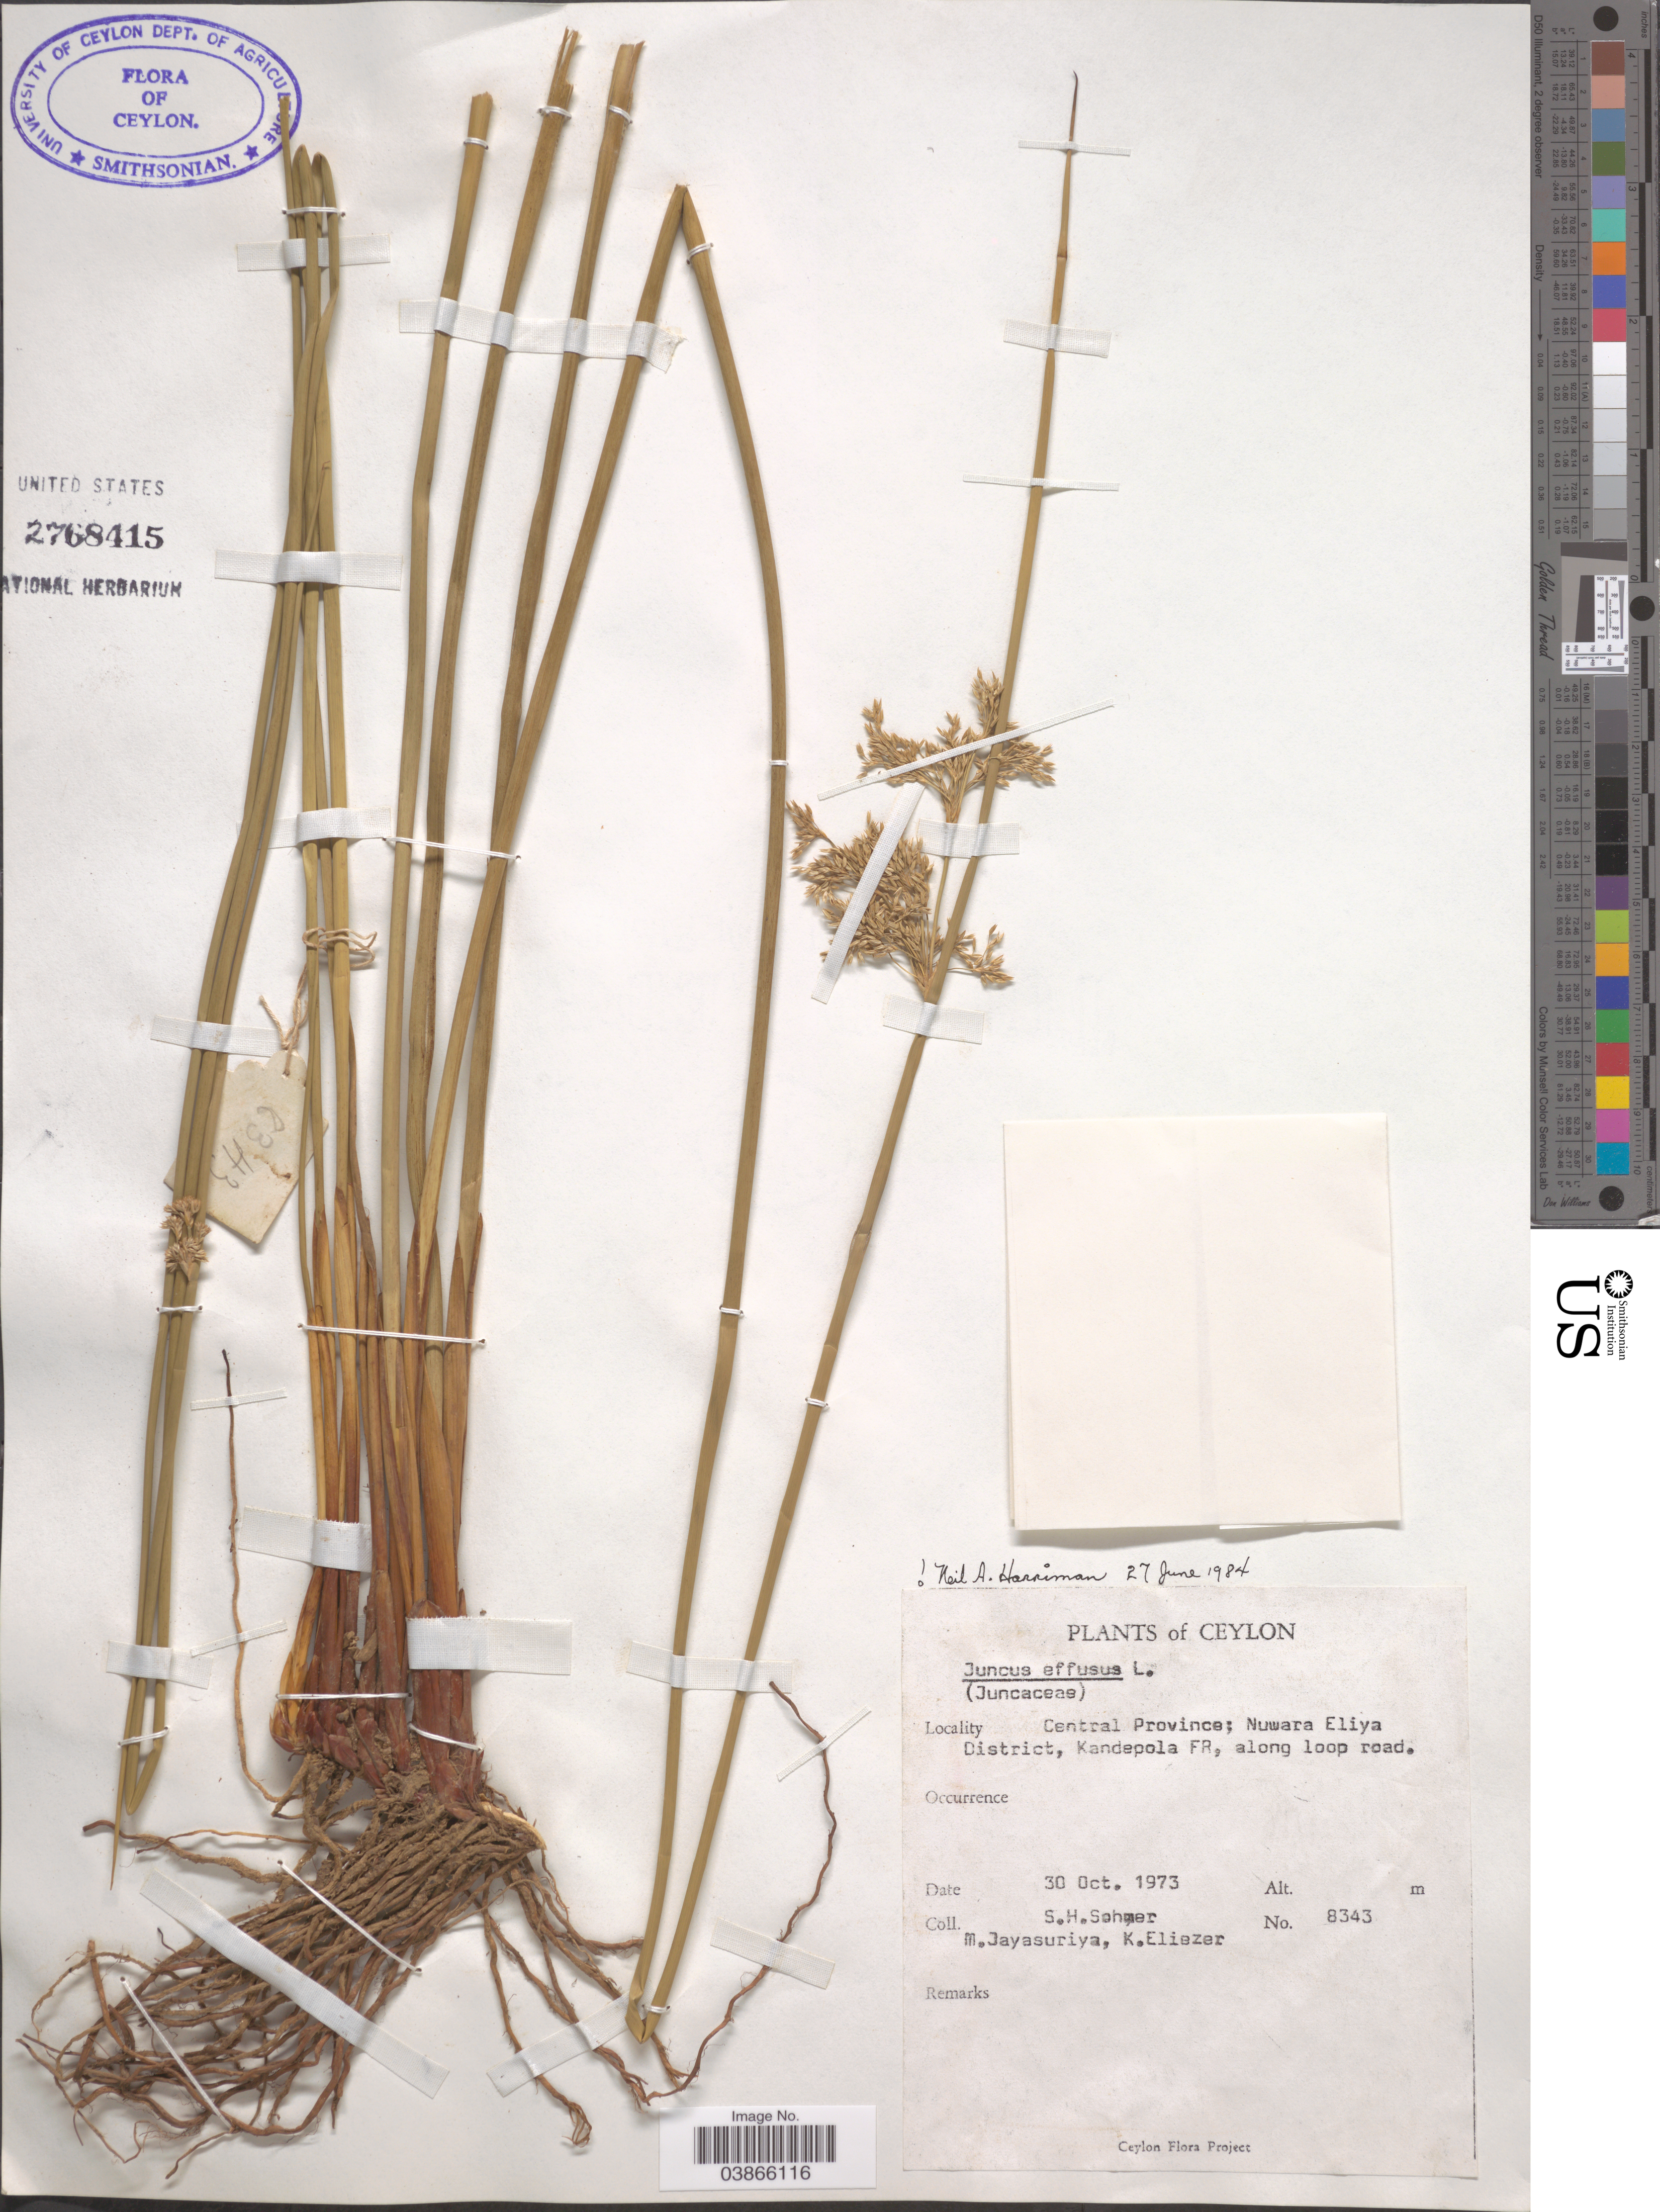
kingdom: Plantae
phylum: Tracheophyta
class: Liliopsida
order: Poales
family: Juncaceae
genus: Juncus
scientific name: Juncus effusus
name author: L.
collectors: S. H. Sohmer, M. Jayasuriya & K. Eliezer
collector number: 8343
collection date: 1973-10-30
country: Sri Lanka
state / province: Central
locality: Ceylon. Nuwara Eliya District, Kandepola Fr, along loop road.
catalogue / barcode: US 2768415